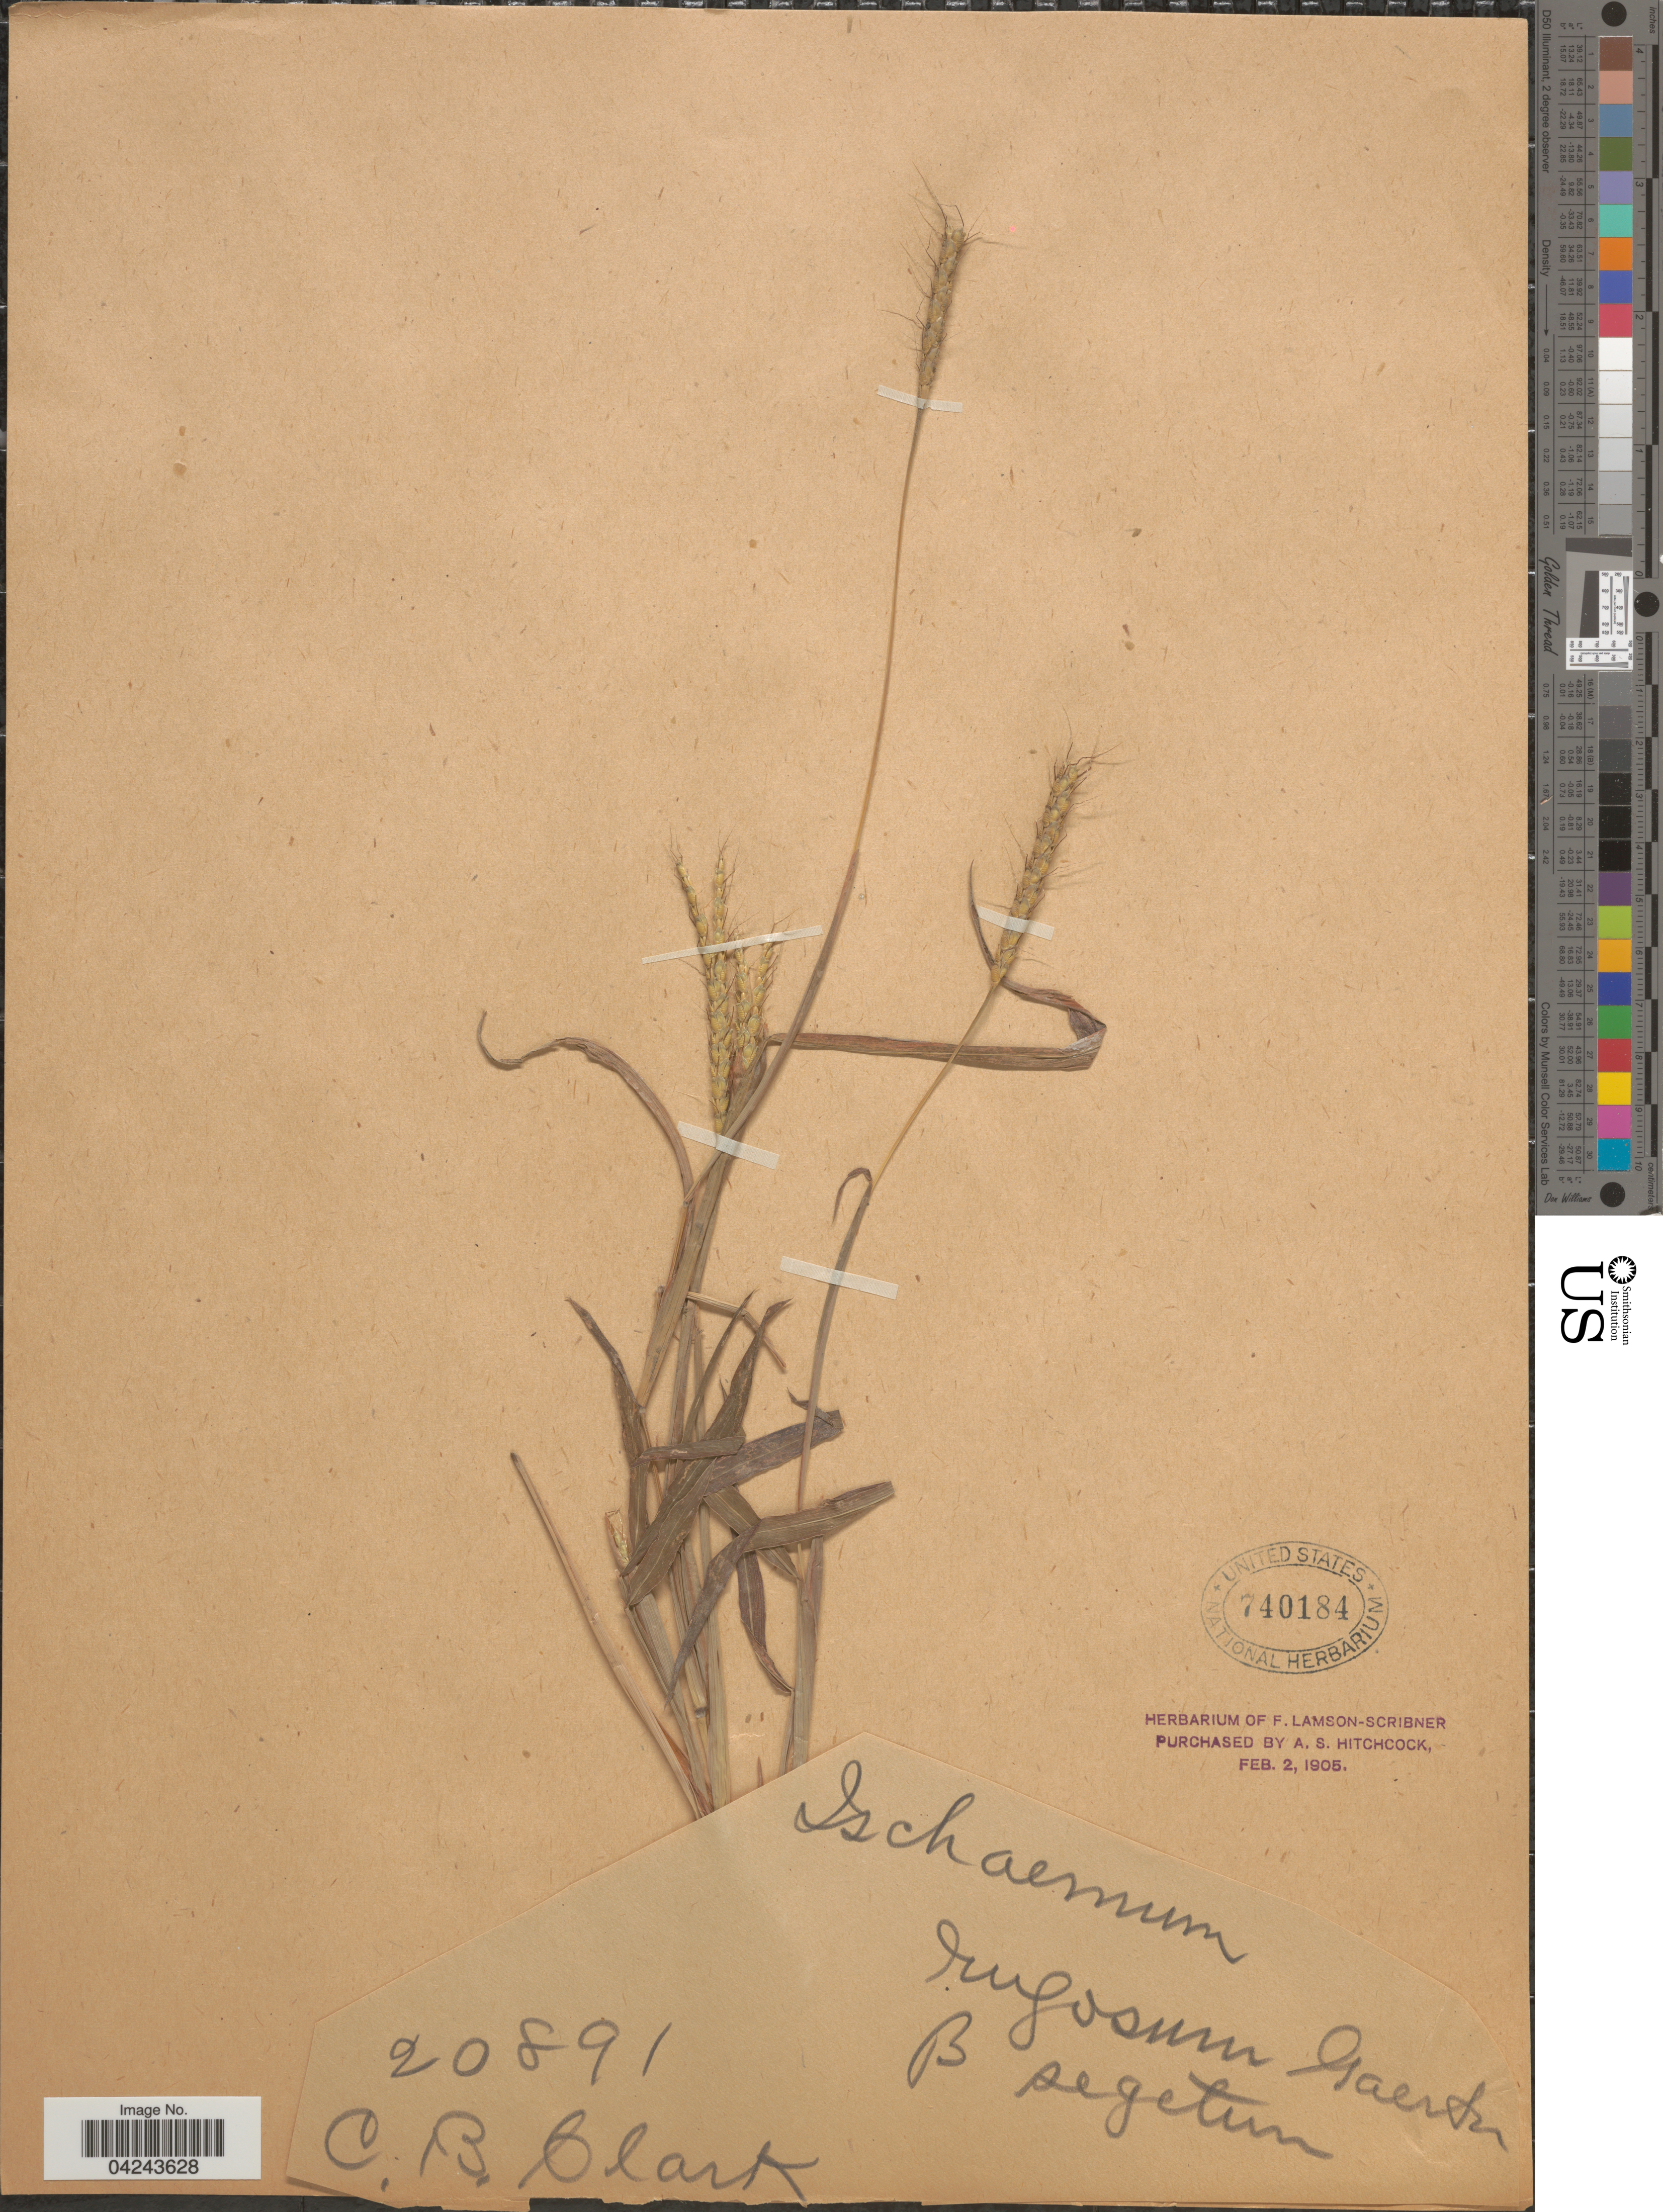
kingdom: Plantae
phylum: Tracheophyta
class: Liliopsida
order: Poales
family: Poaceae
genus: Ischaemum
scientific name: Ischaemum rugosum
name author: Salisb.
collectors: C. Clark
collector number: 20891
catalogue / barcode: US 740184